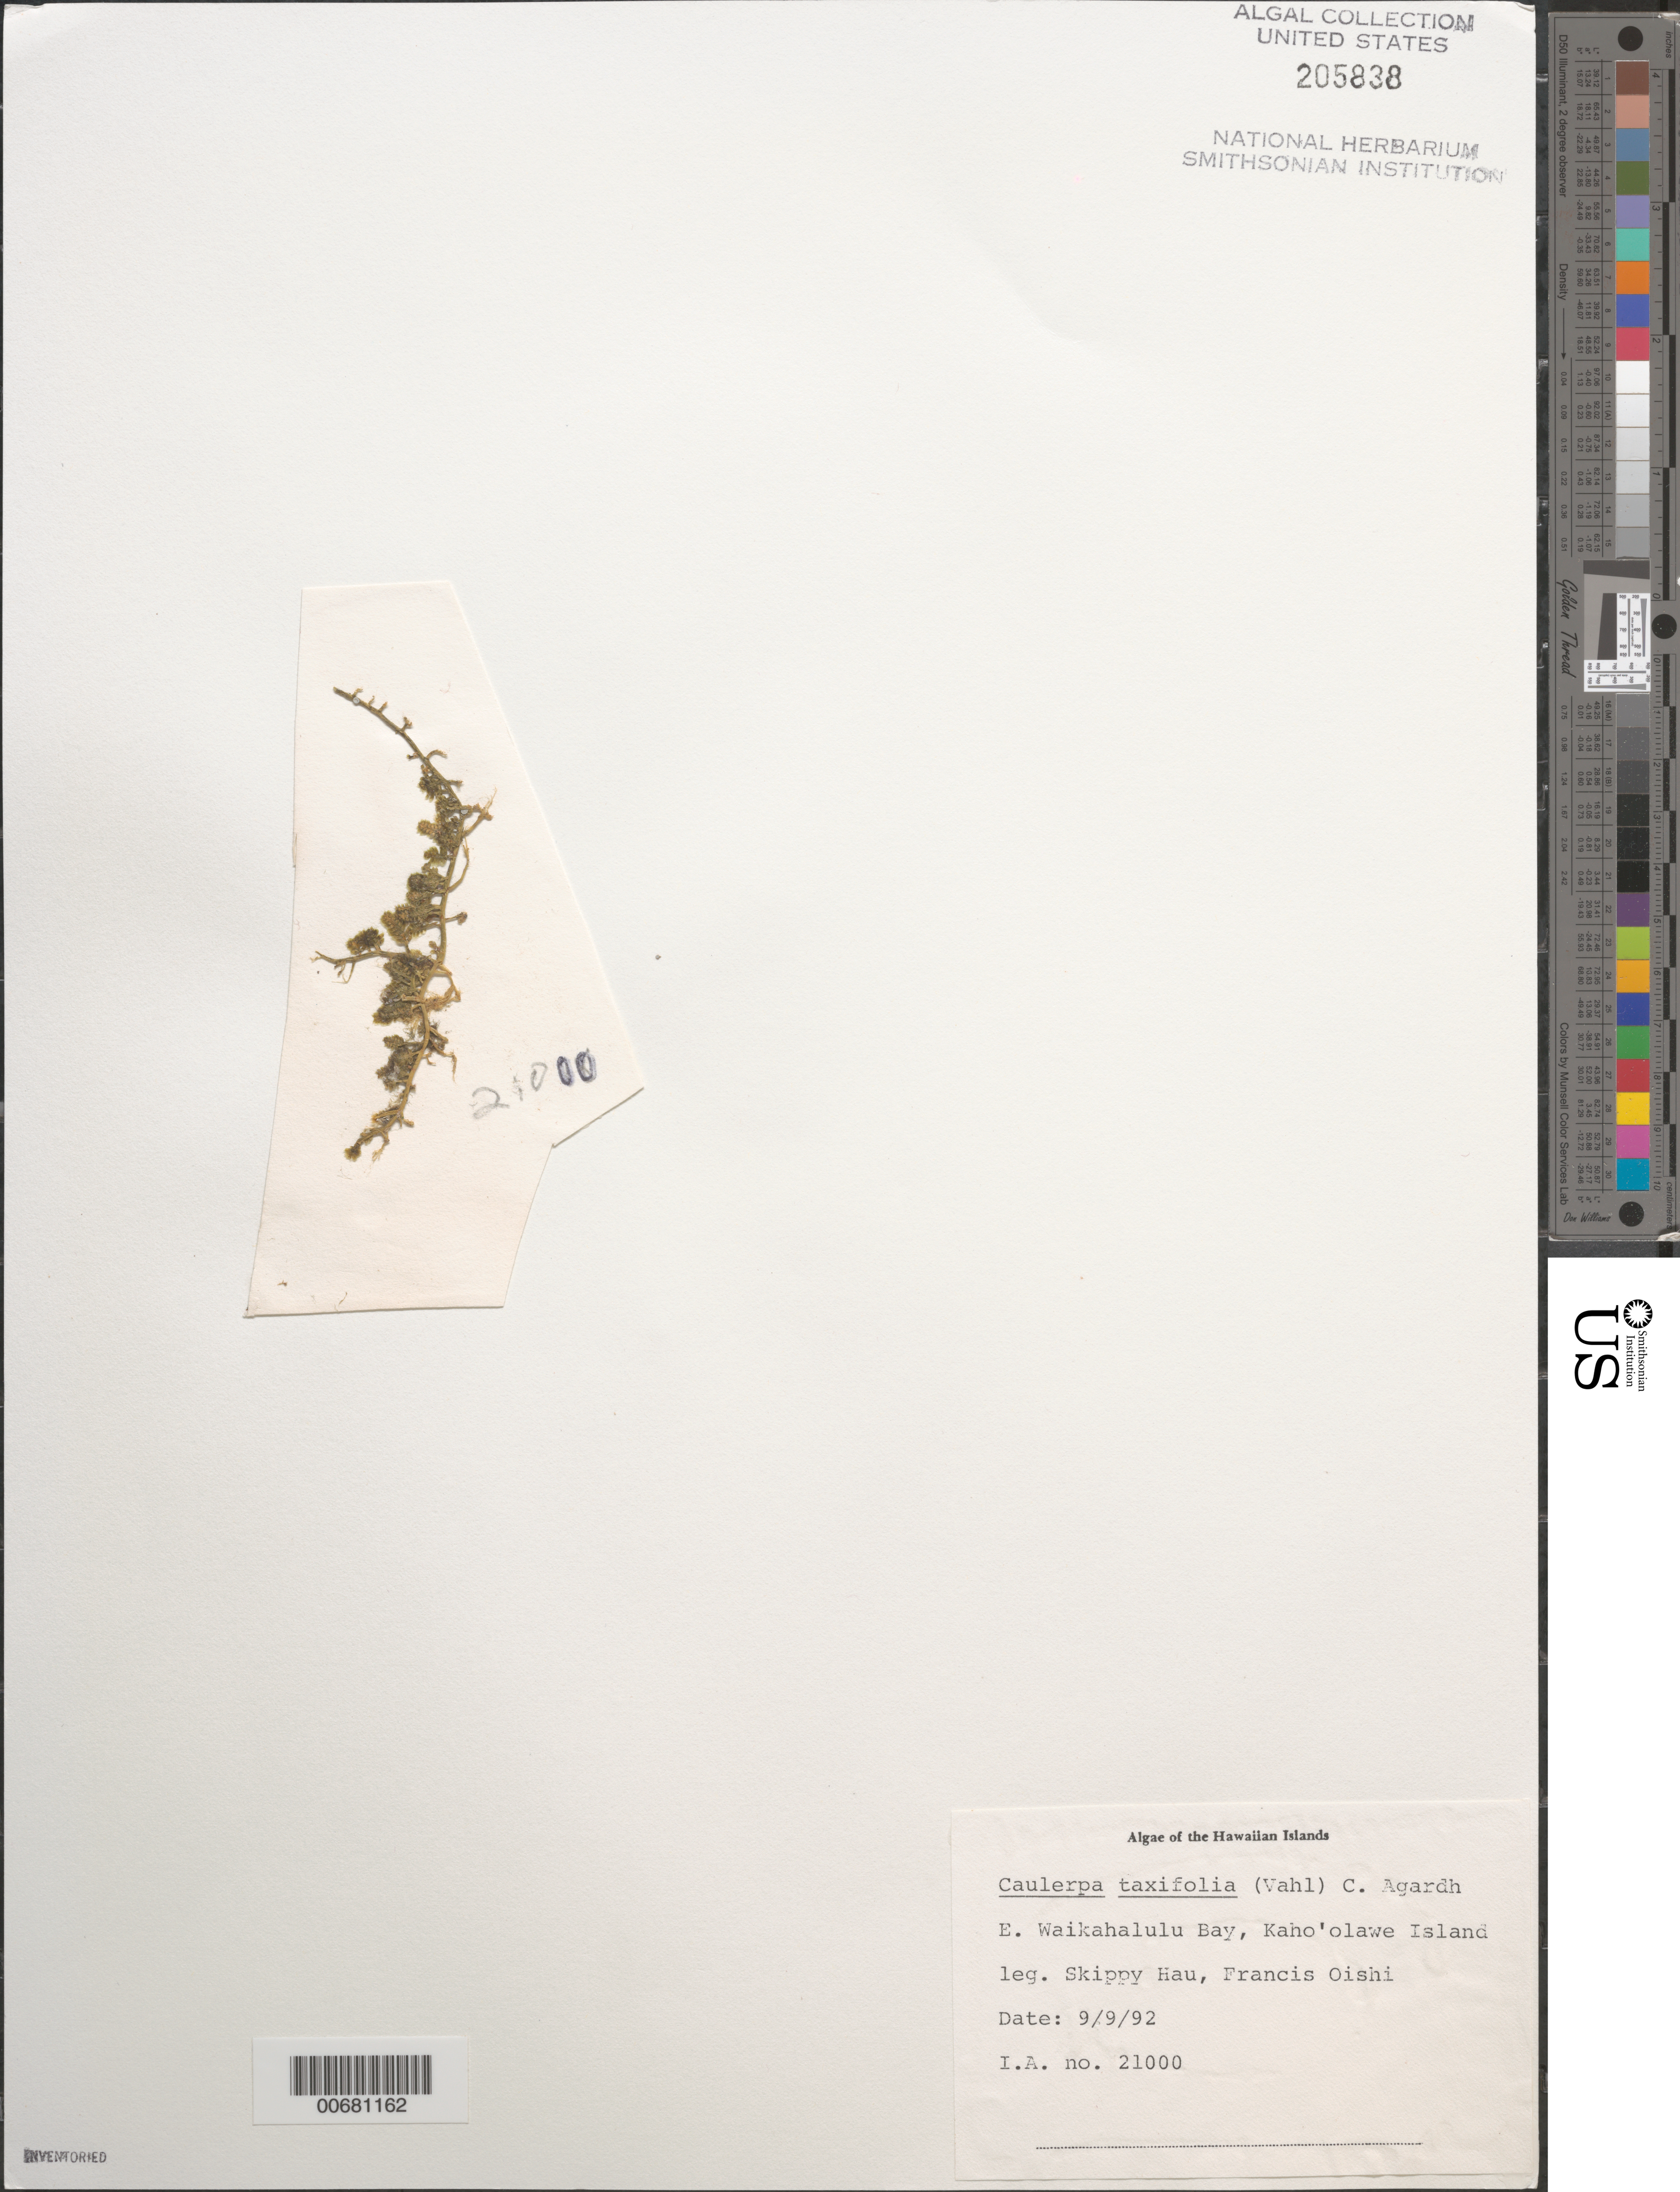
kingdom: Plantae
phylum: Chlorophyta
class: Ulvophyceae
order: Bryopsidales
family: Caulerpaceae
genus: Caulerpa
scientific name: Caulerpa taxifolia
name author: (M. Vahl) C. Agardh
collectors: S. Hau & F. Oishi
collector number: IAA 21000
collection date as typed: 09 Sep 1992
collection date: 1992-09-09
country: United States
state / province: Hawaii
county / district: Maui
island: Kaho'olawe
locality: East Waikahalulu Bay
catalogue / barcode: US 205838